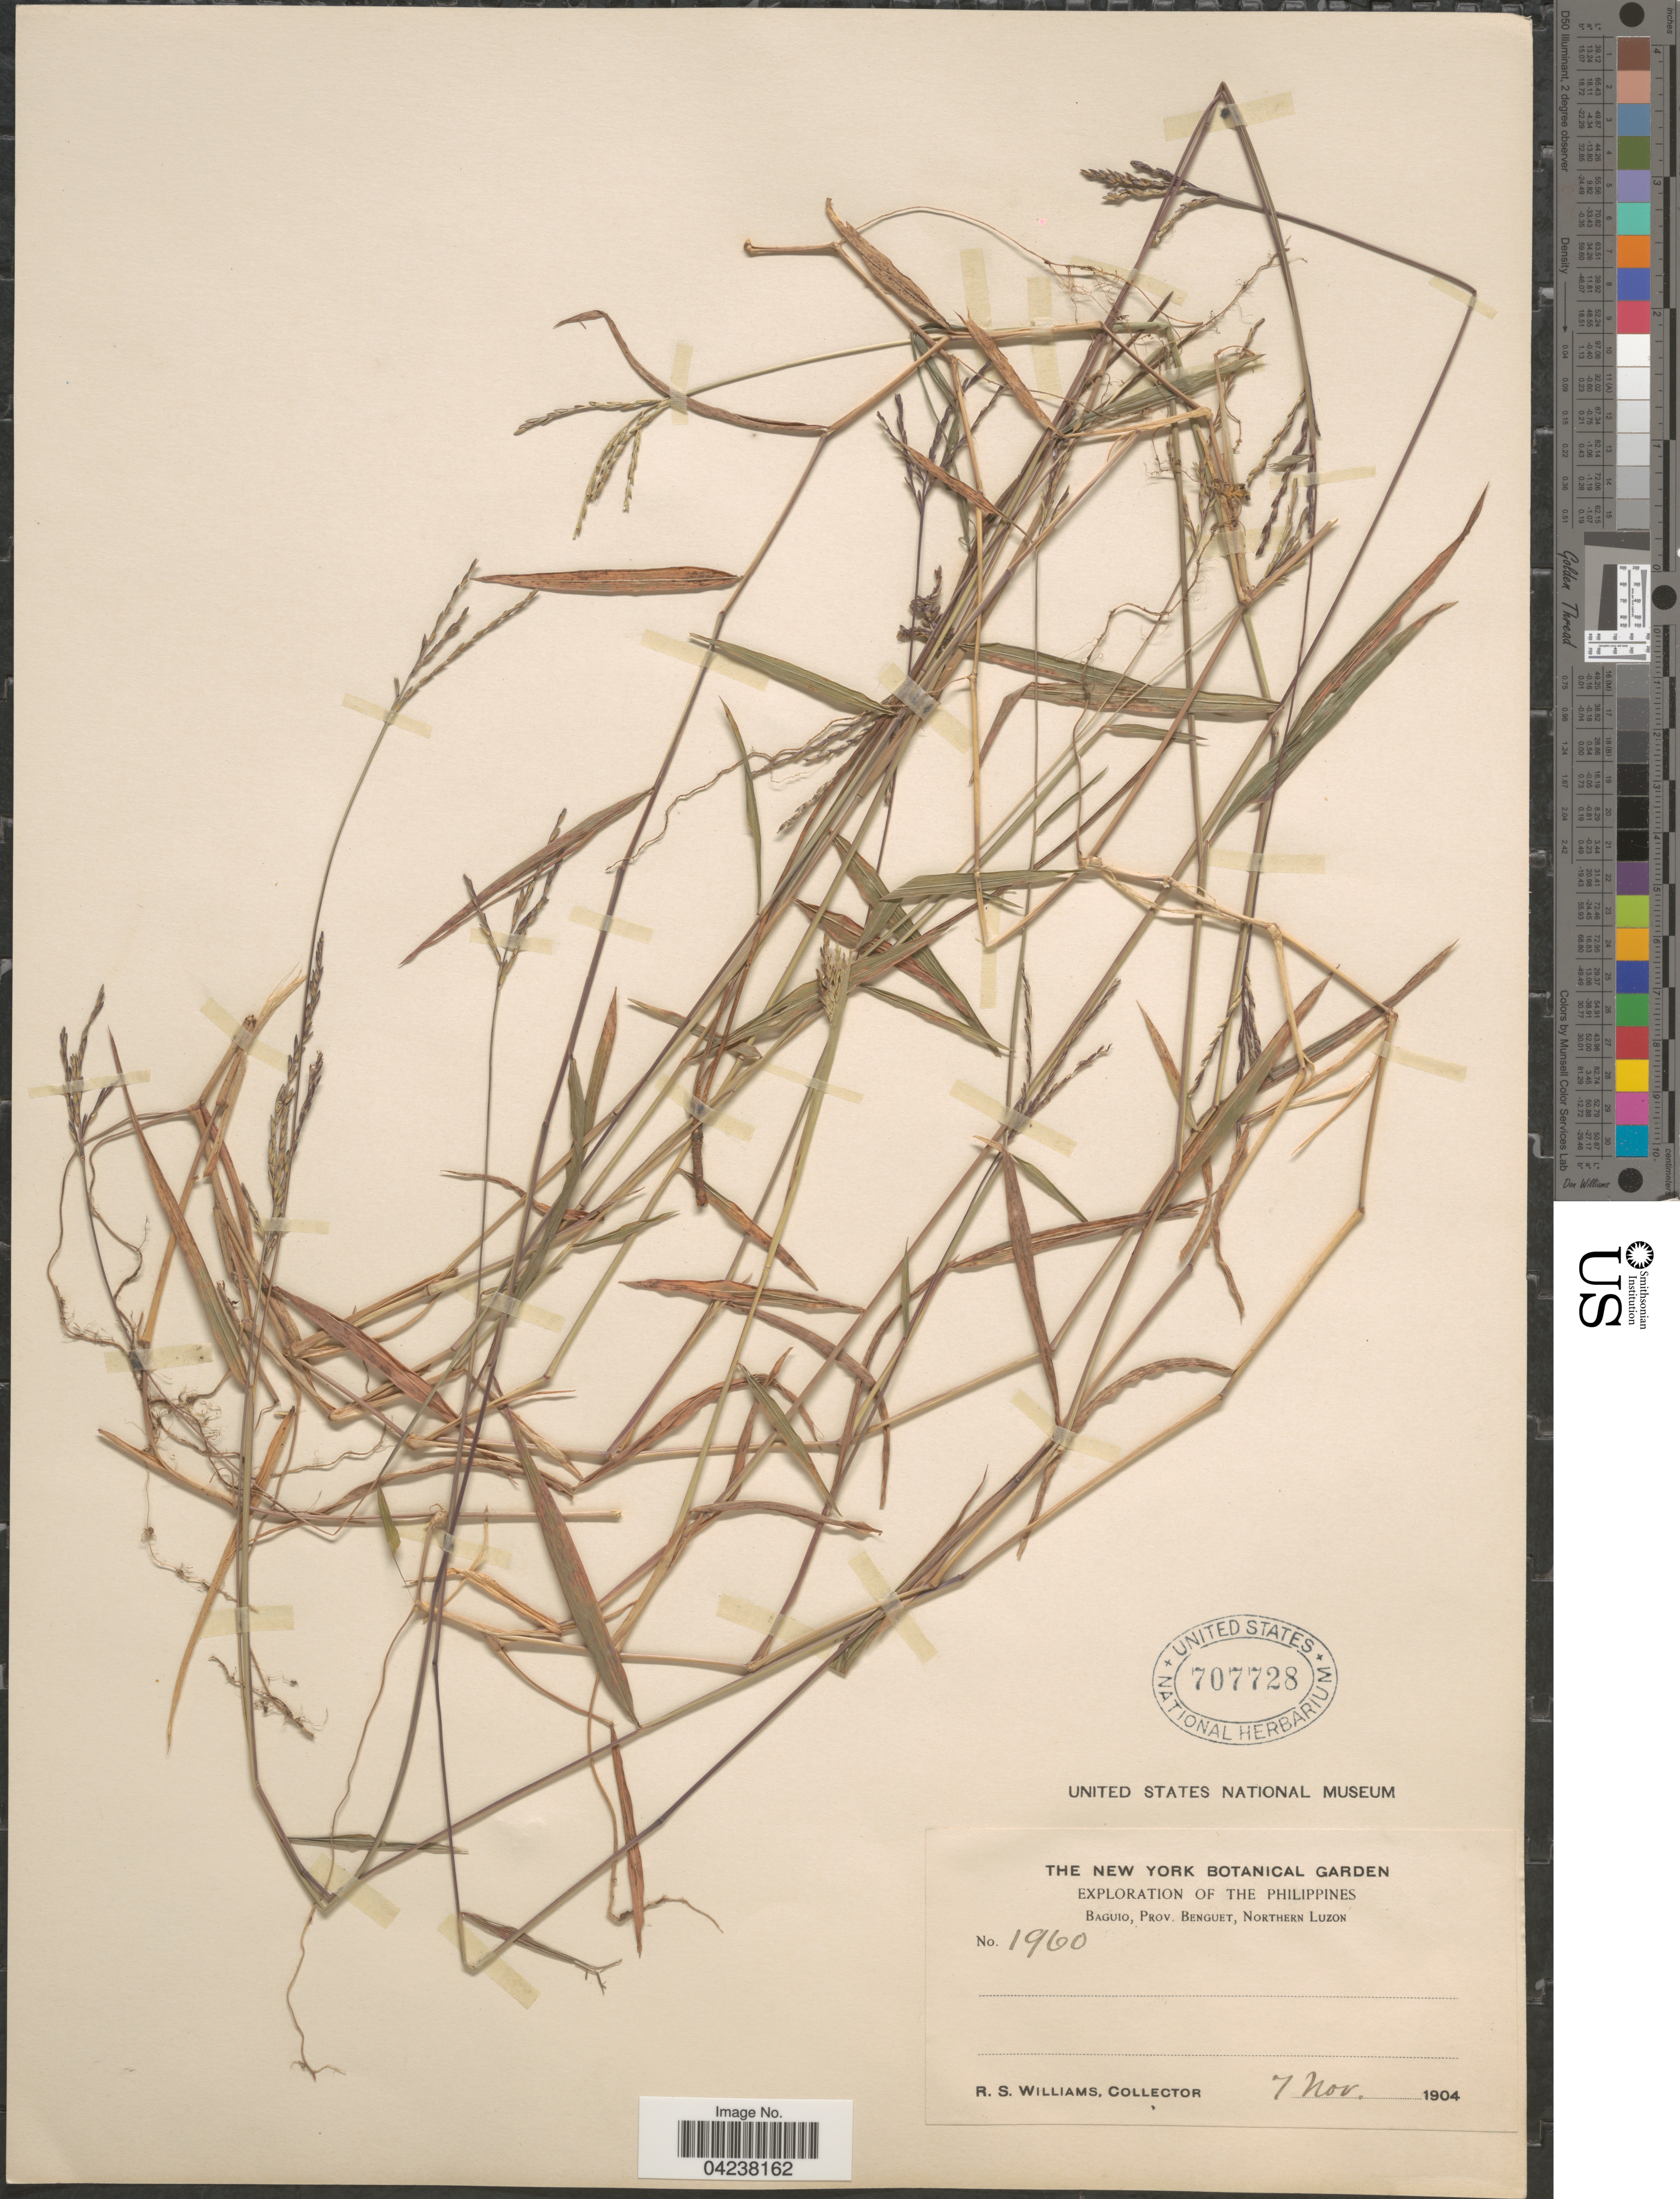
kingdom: Plantae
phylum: Tracheophyta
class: Liliopsida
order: Poales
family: Poaceae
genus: Microstegium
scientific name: Microstegium sp.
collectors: R. S. Williams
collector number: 1960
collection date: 1904-11-07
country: Philippines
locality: Exploration of the Philippines. Baguio, Prov. Benguet, Northern Luzon.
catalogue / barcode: US 707728